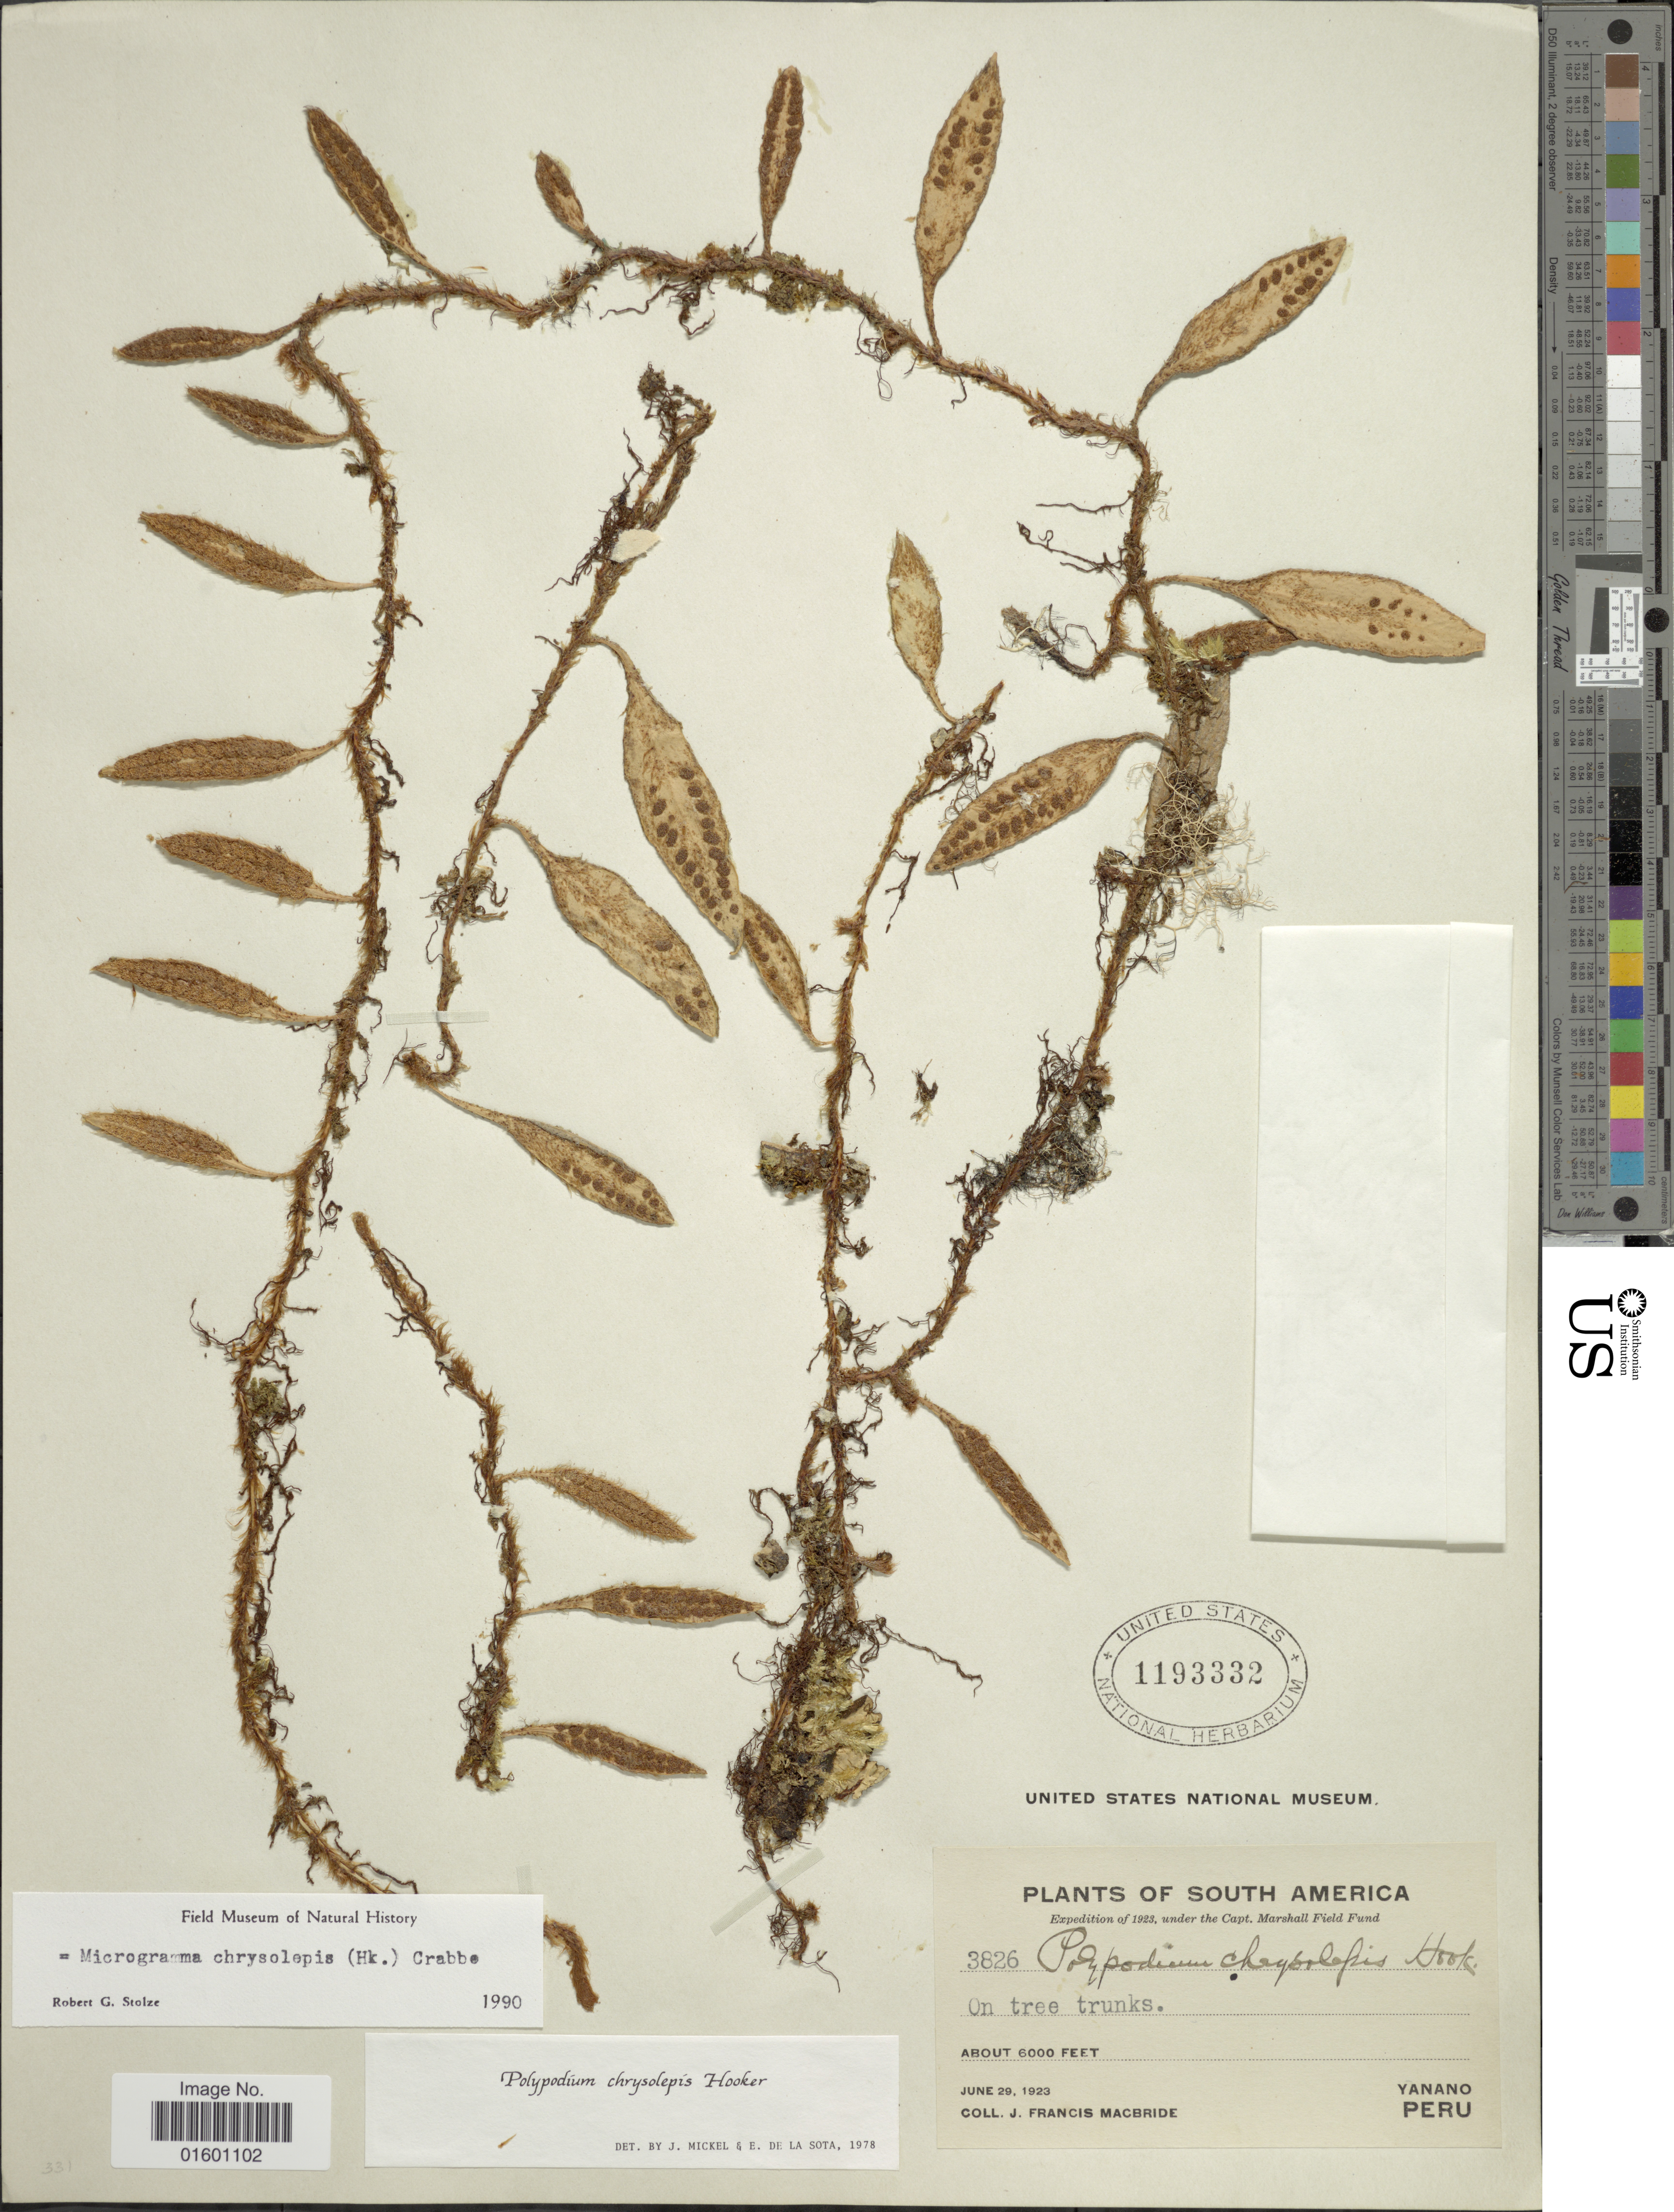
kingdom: Plantae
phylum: Tracheophyta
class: Polypodiopsida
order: Polypodiales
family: Polypodiaceae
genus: Microgramma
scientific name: Microgramma chrysolepis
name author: (Hook.) Crabbe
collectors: J. F. Macbride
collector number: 3826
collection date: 1923-06-29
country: Peru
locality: Yanano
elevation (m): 1829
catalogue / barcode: US 1193332